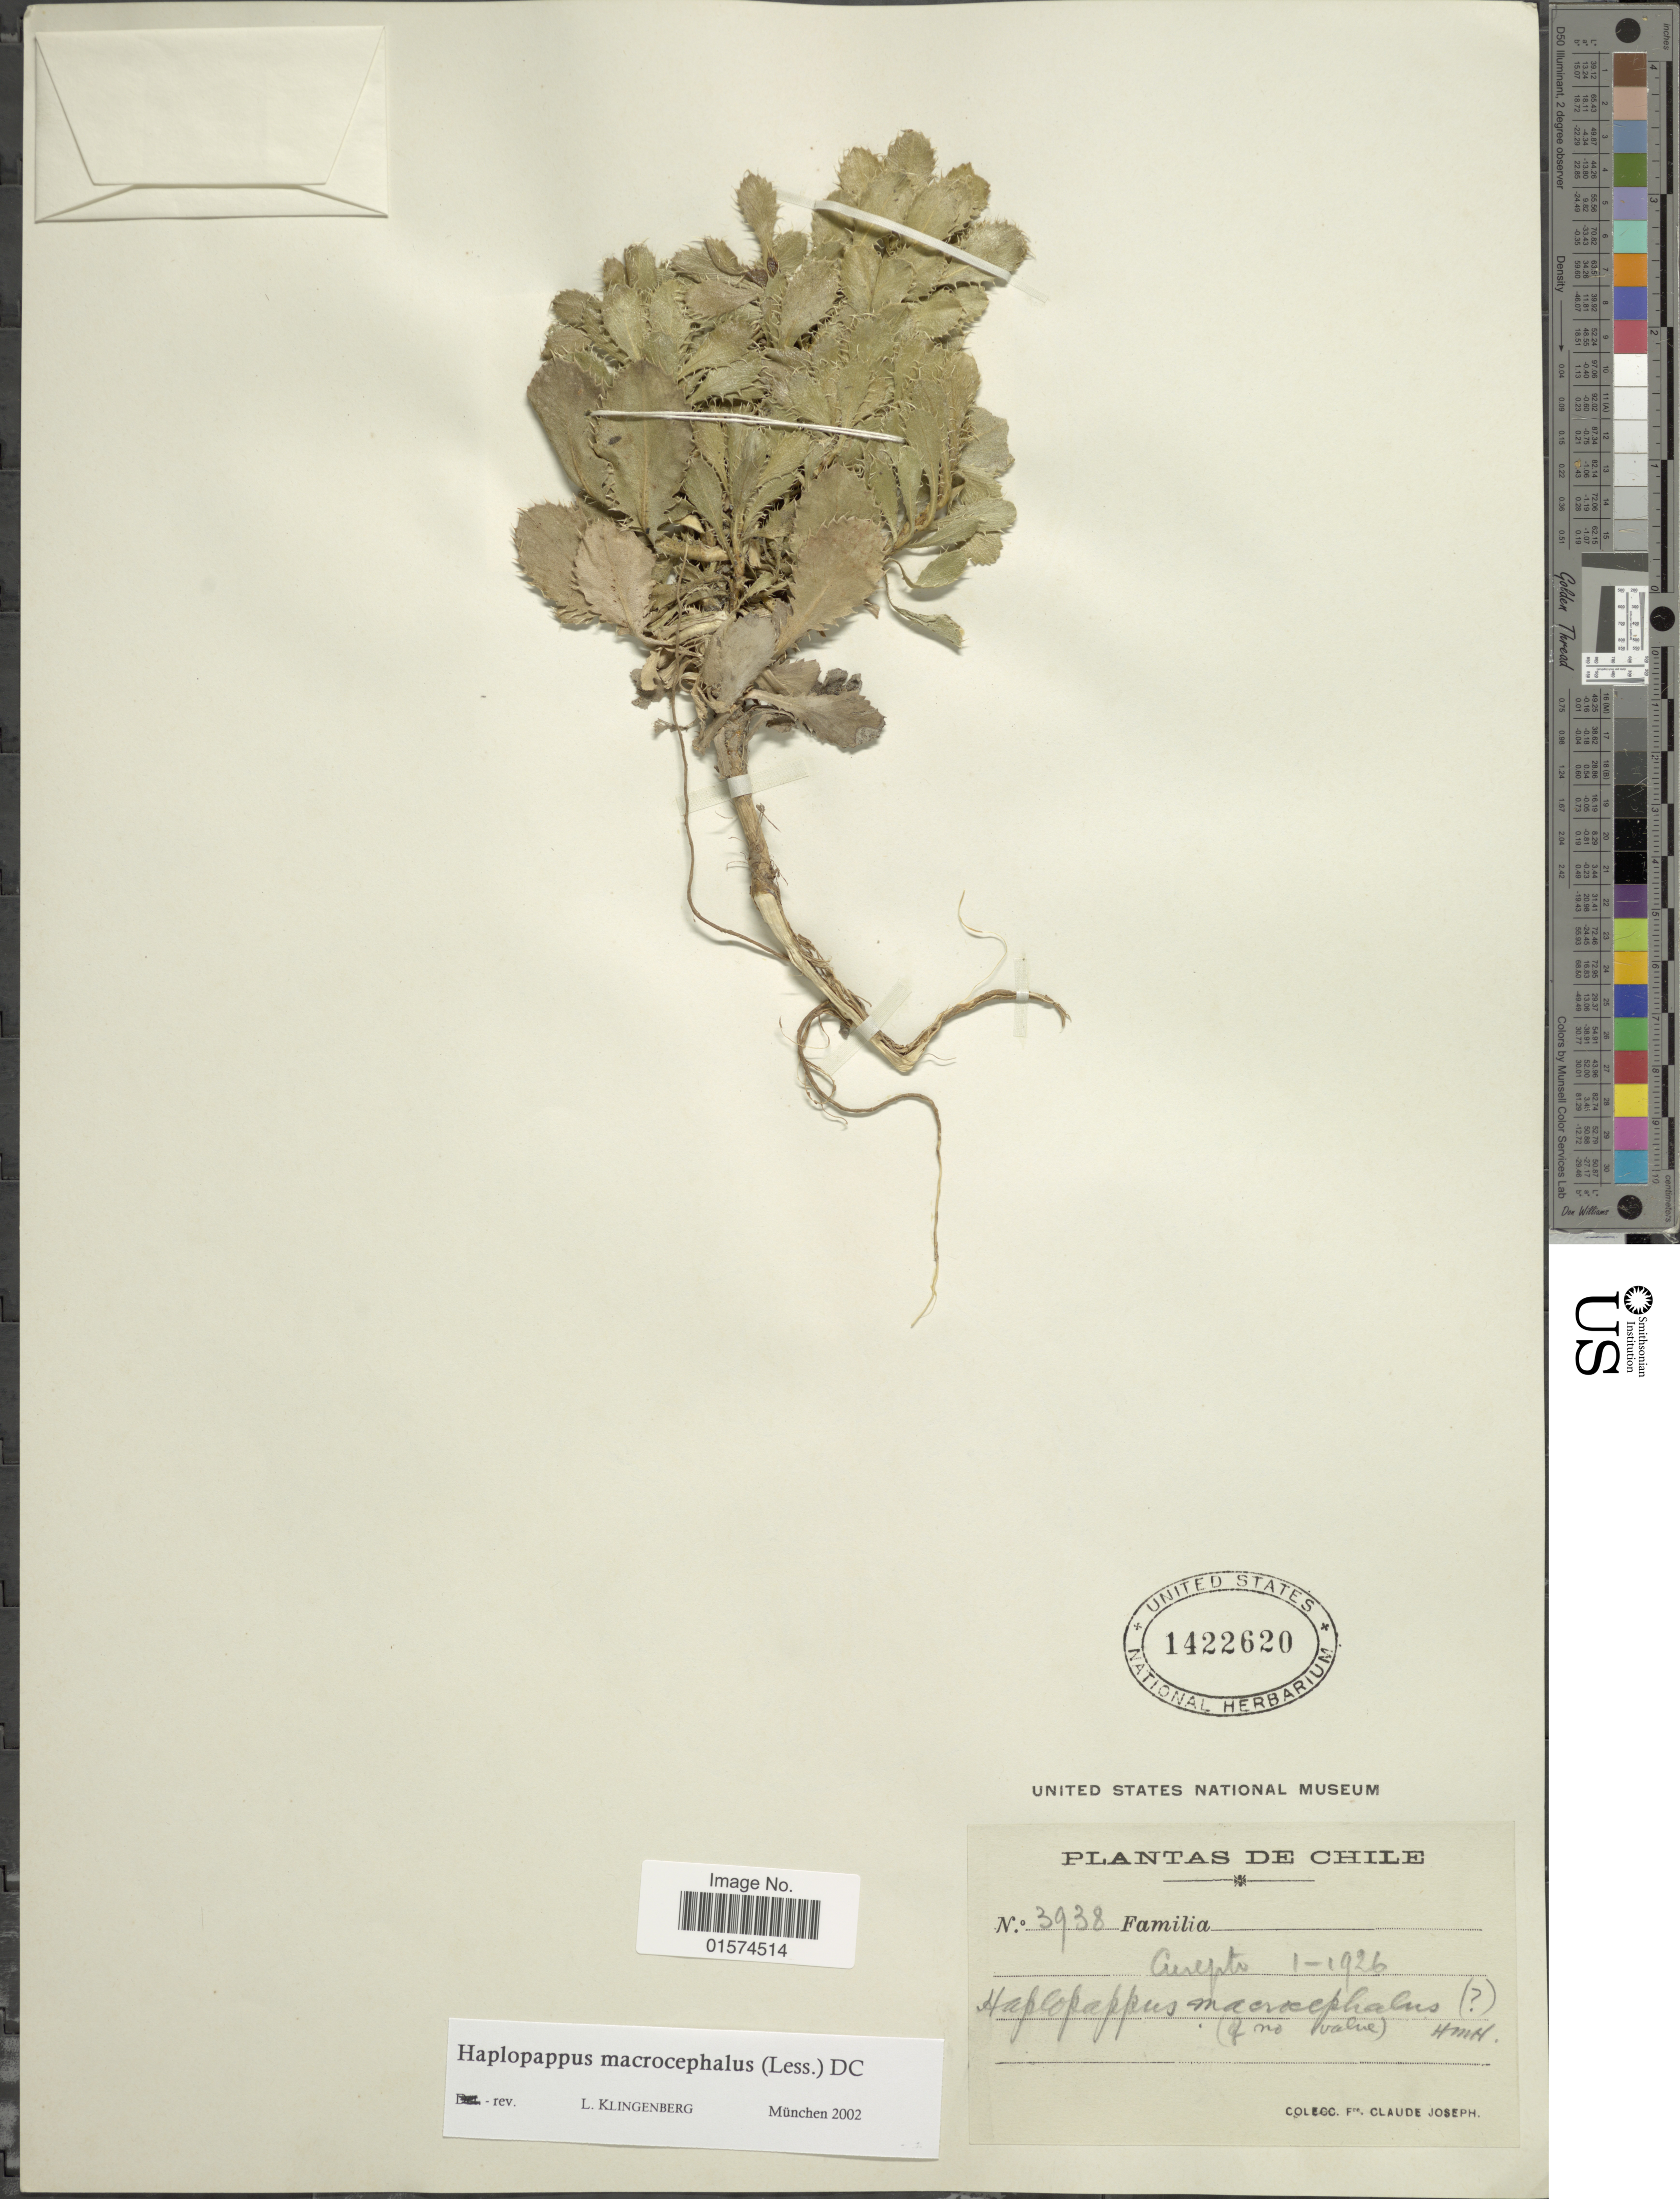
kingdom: Plantae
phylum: Tracheophyta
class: Magnoliopsida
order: Asterales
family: Asteraceae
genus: Haplopappus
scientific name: Haplopappus macrocephalus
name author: (Poepp. ex Less.) DC.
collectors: Frere Claude Joseph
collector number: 3938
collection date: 1926-01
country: Chile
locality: Curepto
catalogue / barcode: US 1422620